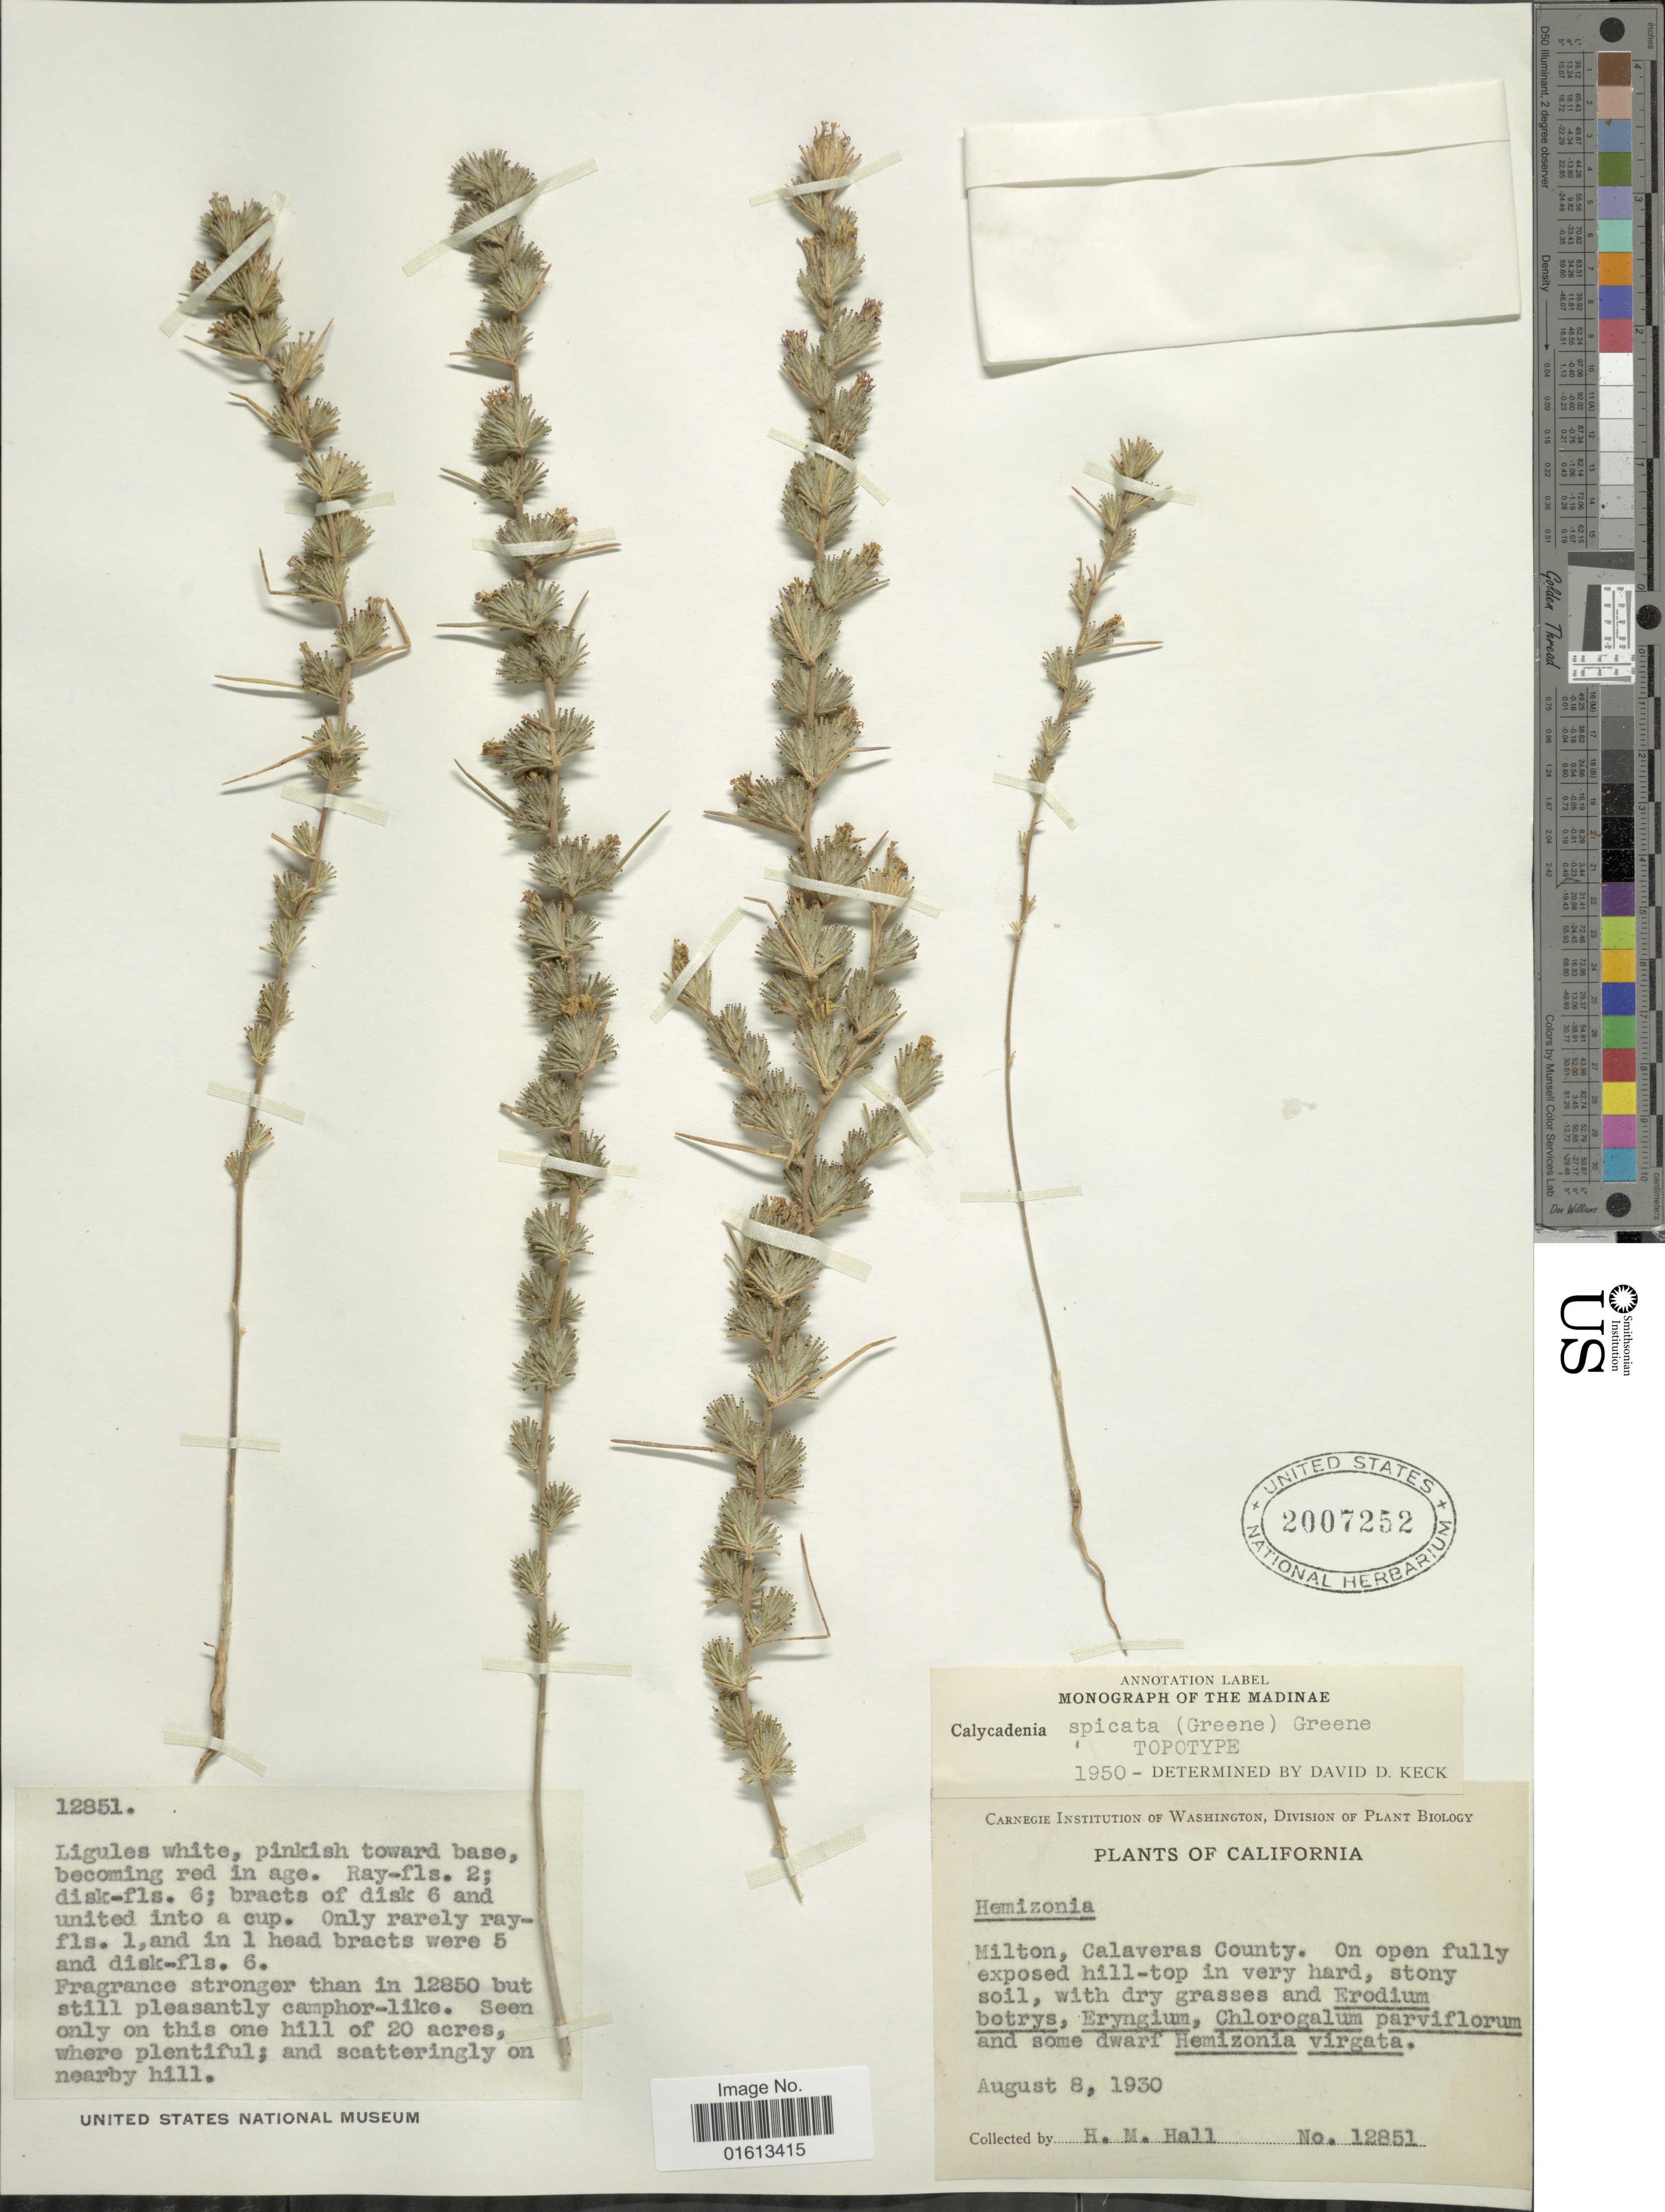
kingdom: Plantae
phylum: Tracheophyta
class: Magnoliopsida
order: Asterales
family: Asteraceae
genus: Calycadenia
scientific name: Calycadenia spicata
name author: (Greene) Greene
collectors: H. M. Hall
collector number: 12851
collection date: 1930-08-08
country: United States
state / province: California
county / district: Calaveras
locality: Milton, Calaveras County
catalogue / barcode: US 2007252